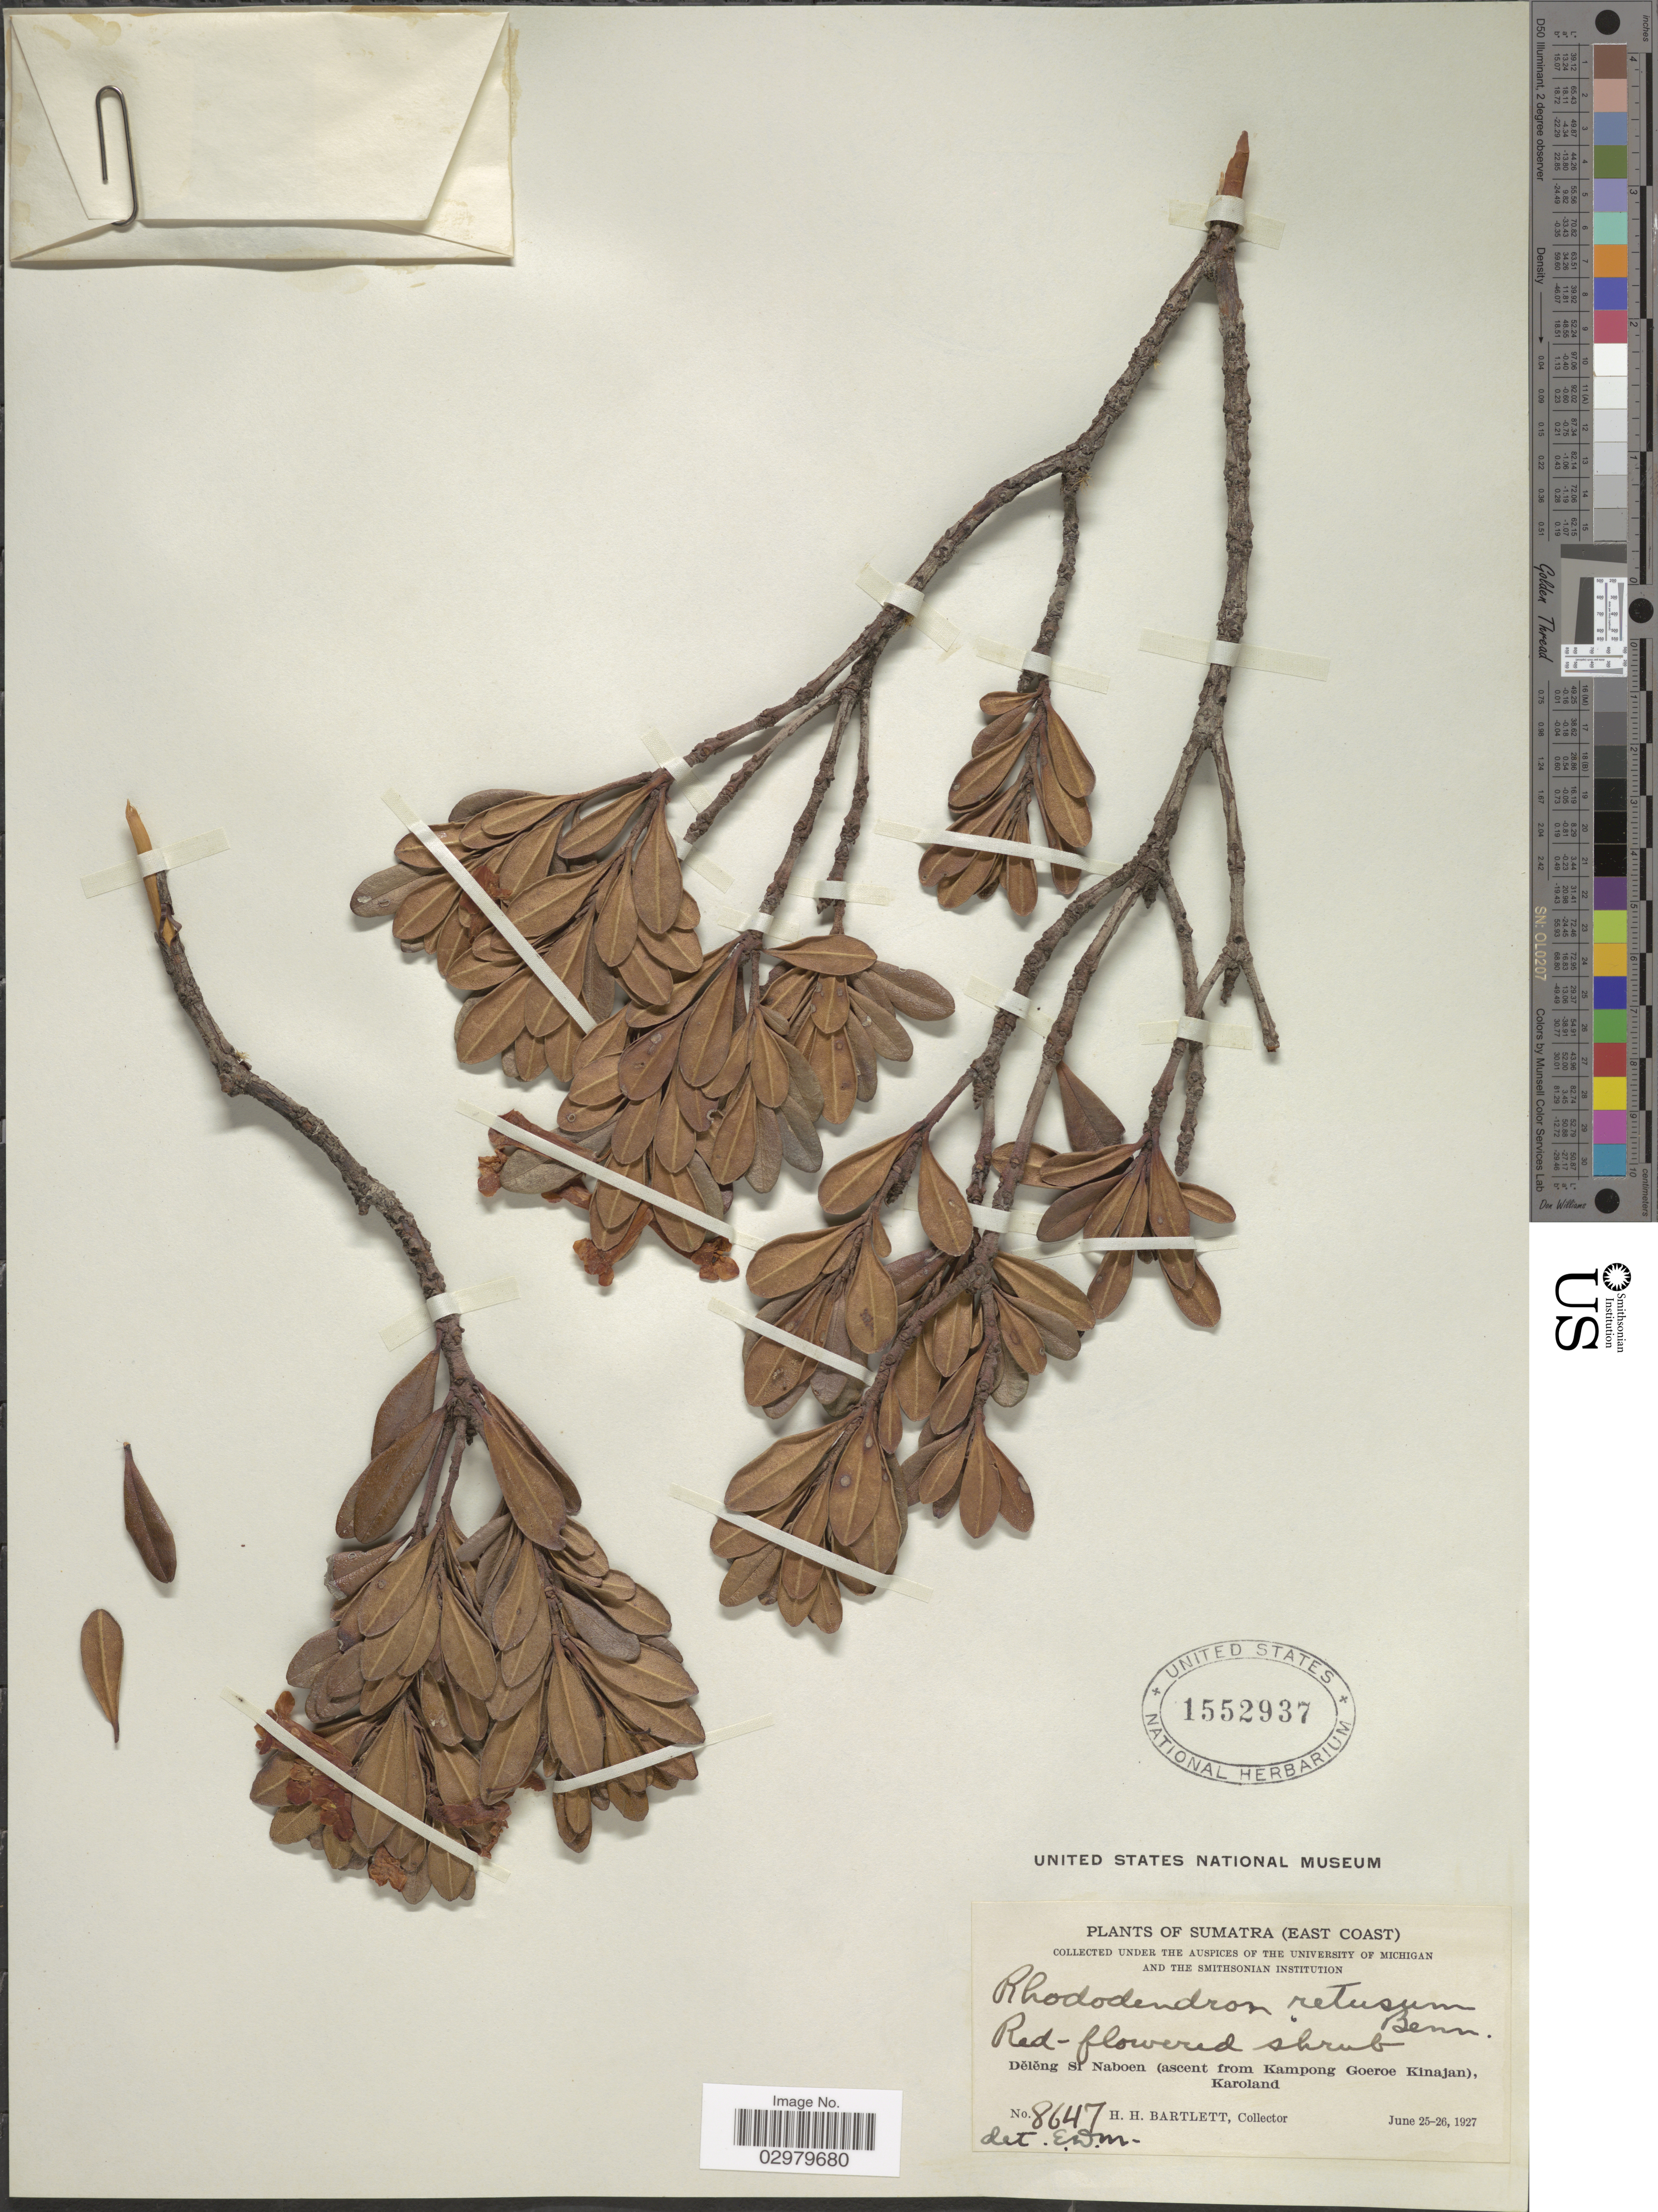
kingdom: Plantae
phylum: Tracheophyta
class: Magnoliopsida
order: Ericales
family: Ericaceae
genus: Rhododendron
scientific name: Rhododendron retusum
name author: (Blume) Benn.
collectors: H. H. Bartlett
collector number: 8647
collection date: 1927-06-25/1927-06-26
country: Indonesia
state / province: Sumatra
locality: East Coast. Deleng Si Naboen (ascent from Kampong Goeroe Kinajan), Karoland.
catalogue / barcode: US 1552937